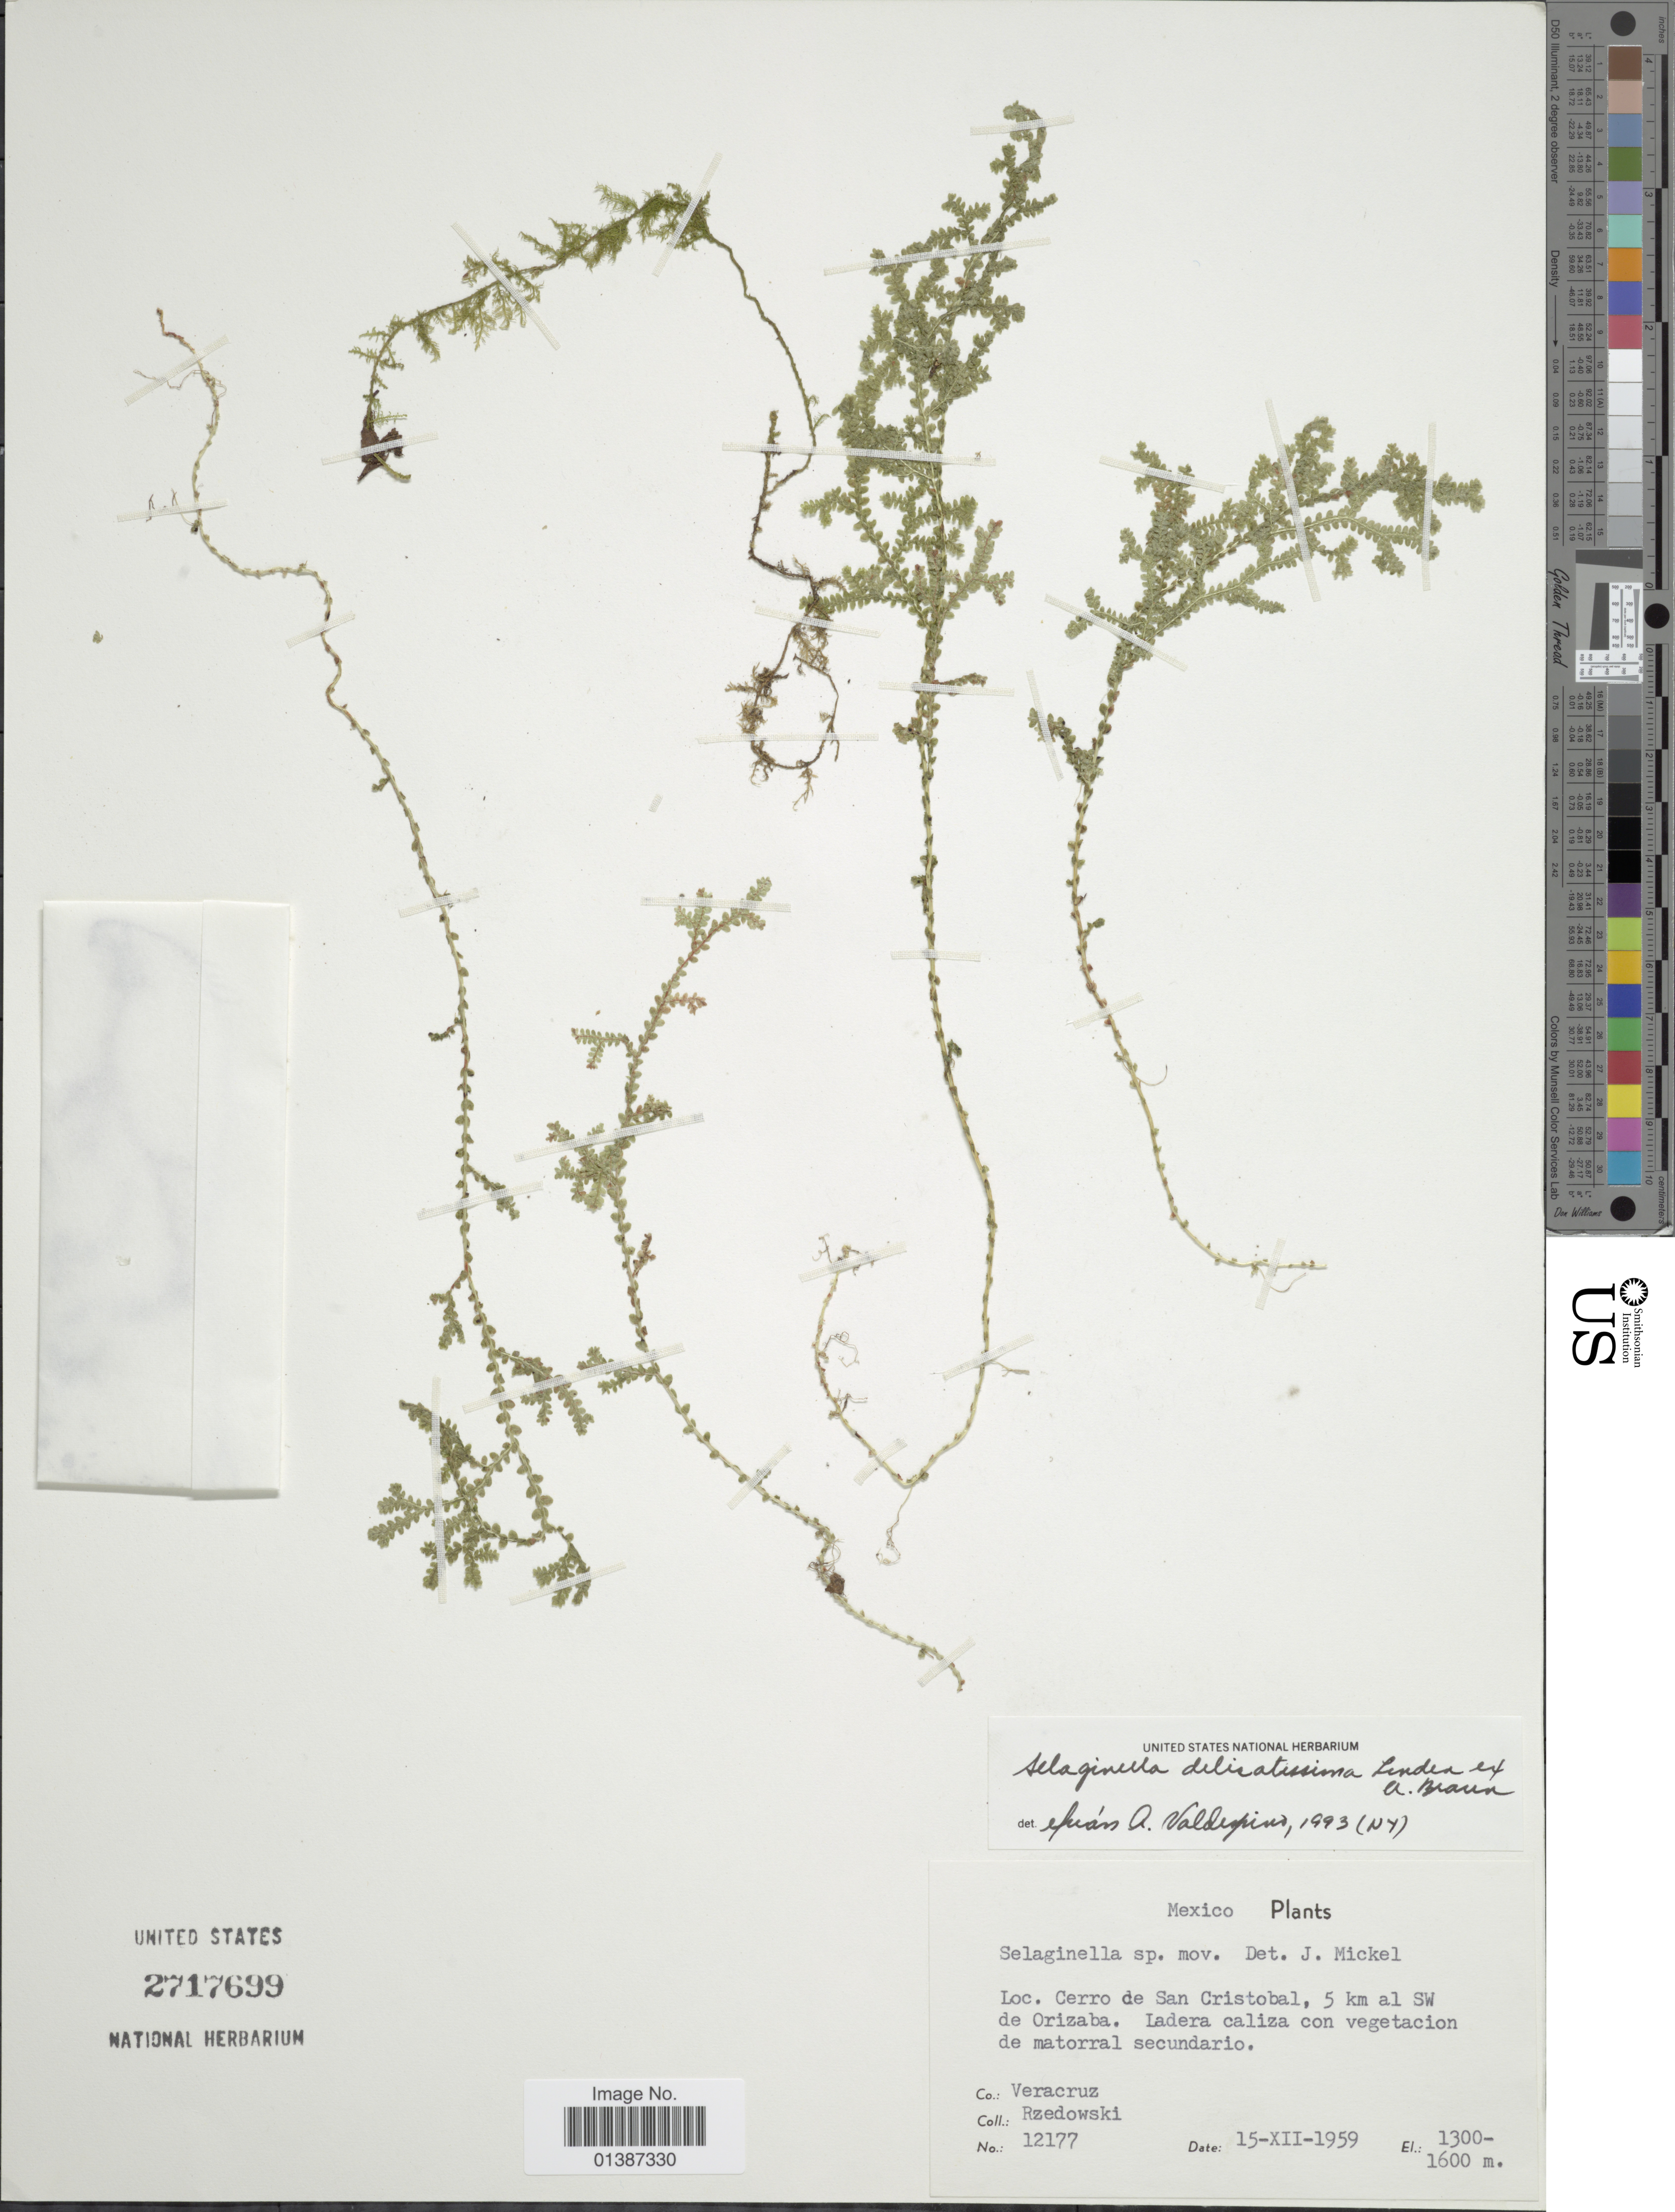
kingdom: Plantae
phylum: Tracheophyta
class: Lycopodiopsida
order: Selaginellales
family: Selaginellaceae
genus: Selaginella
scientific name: Selaginella delicatissima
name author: Linden ex A. Braun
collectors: Rzedowski, --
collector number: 12177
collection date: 1959-12-15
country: Mexico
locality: Cerro de San Cristobal, 5 km al SW de orizaba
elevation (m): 1300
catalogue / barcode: US 2717699